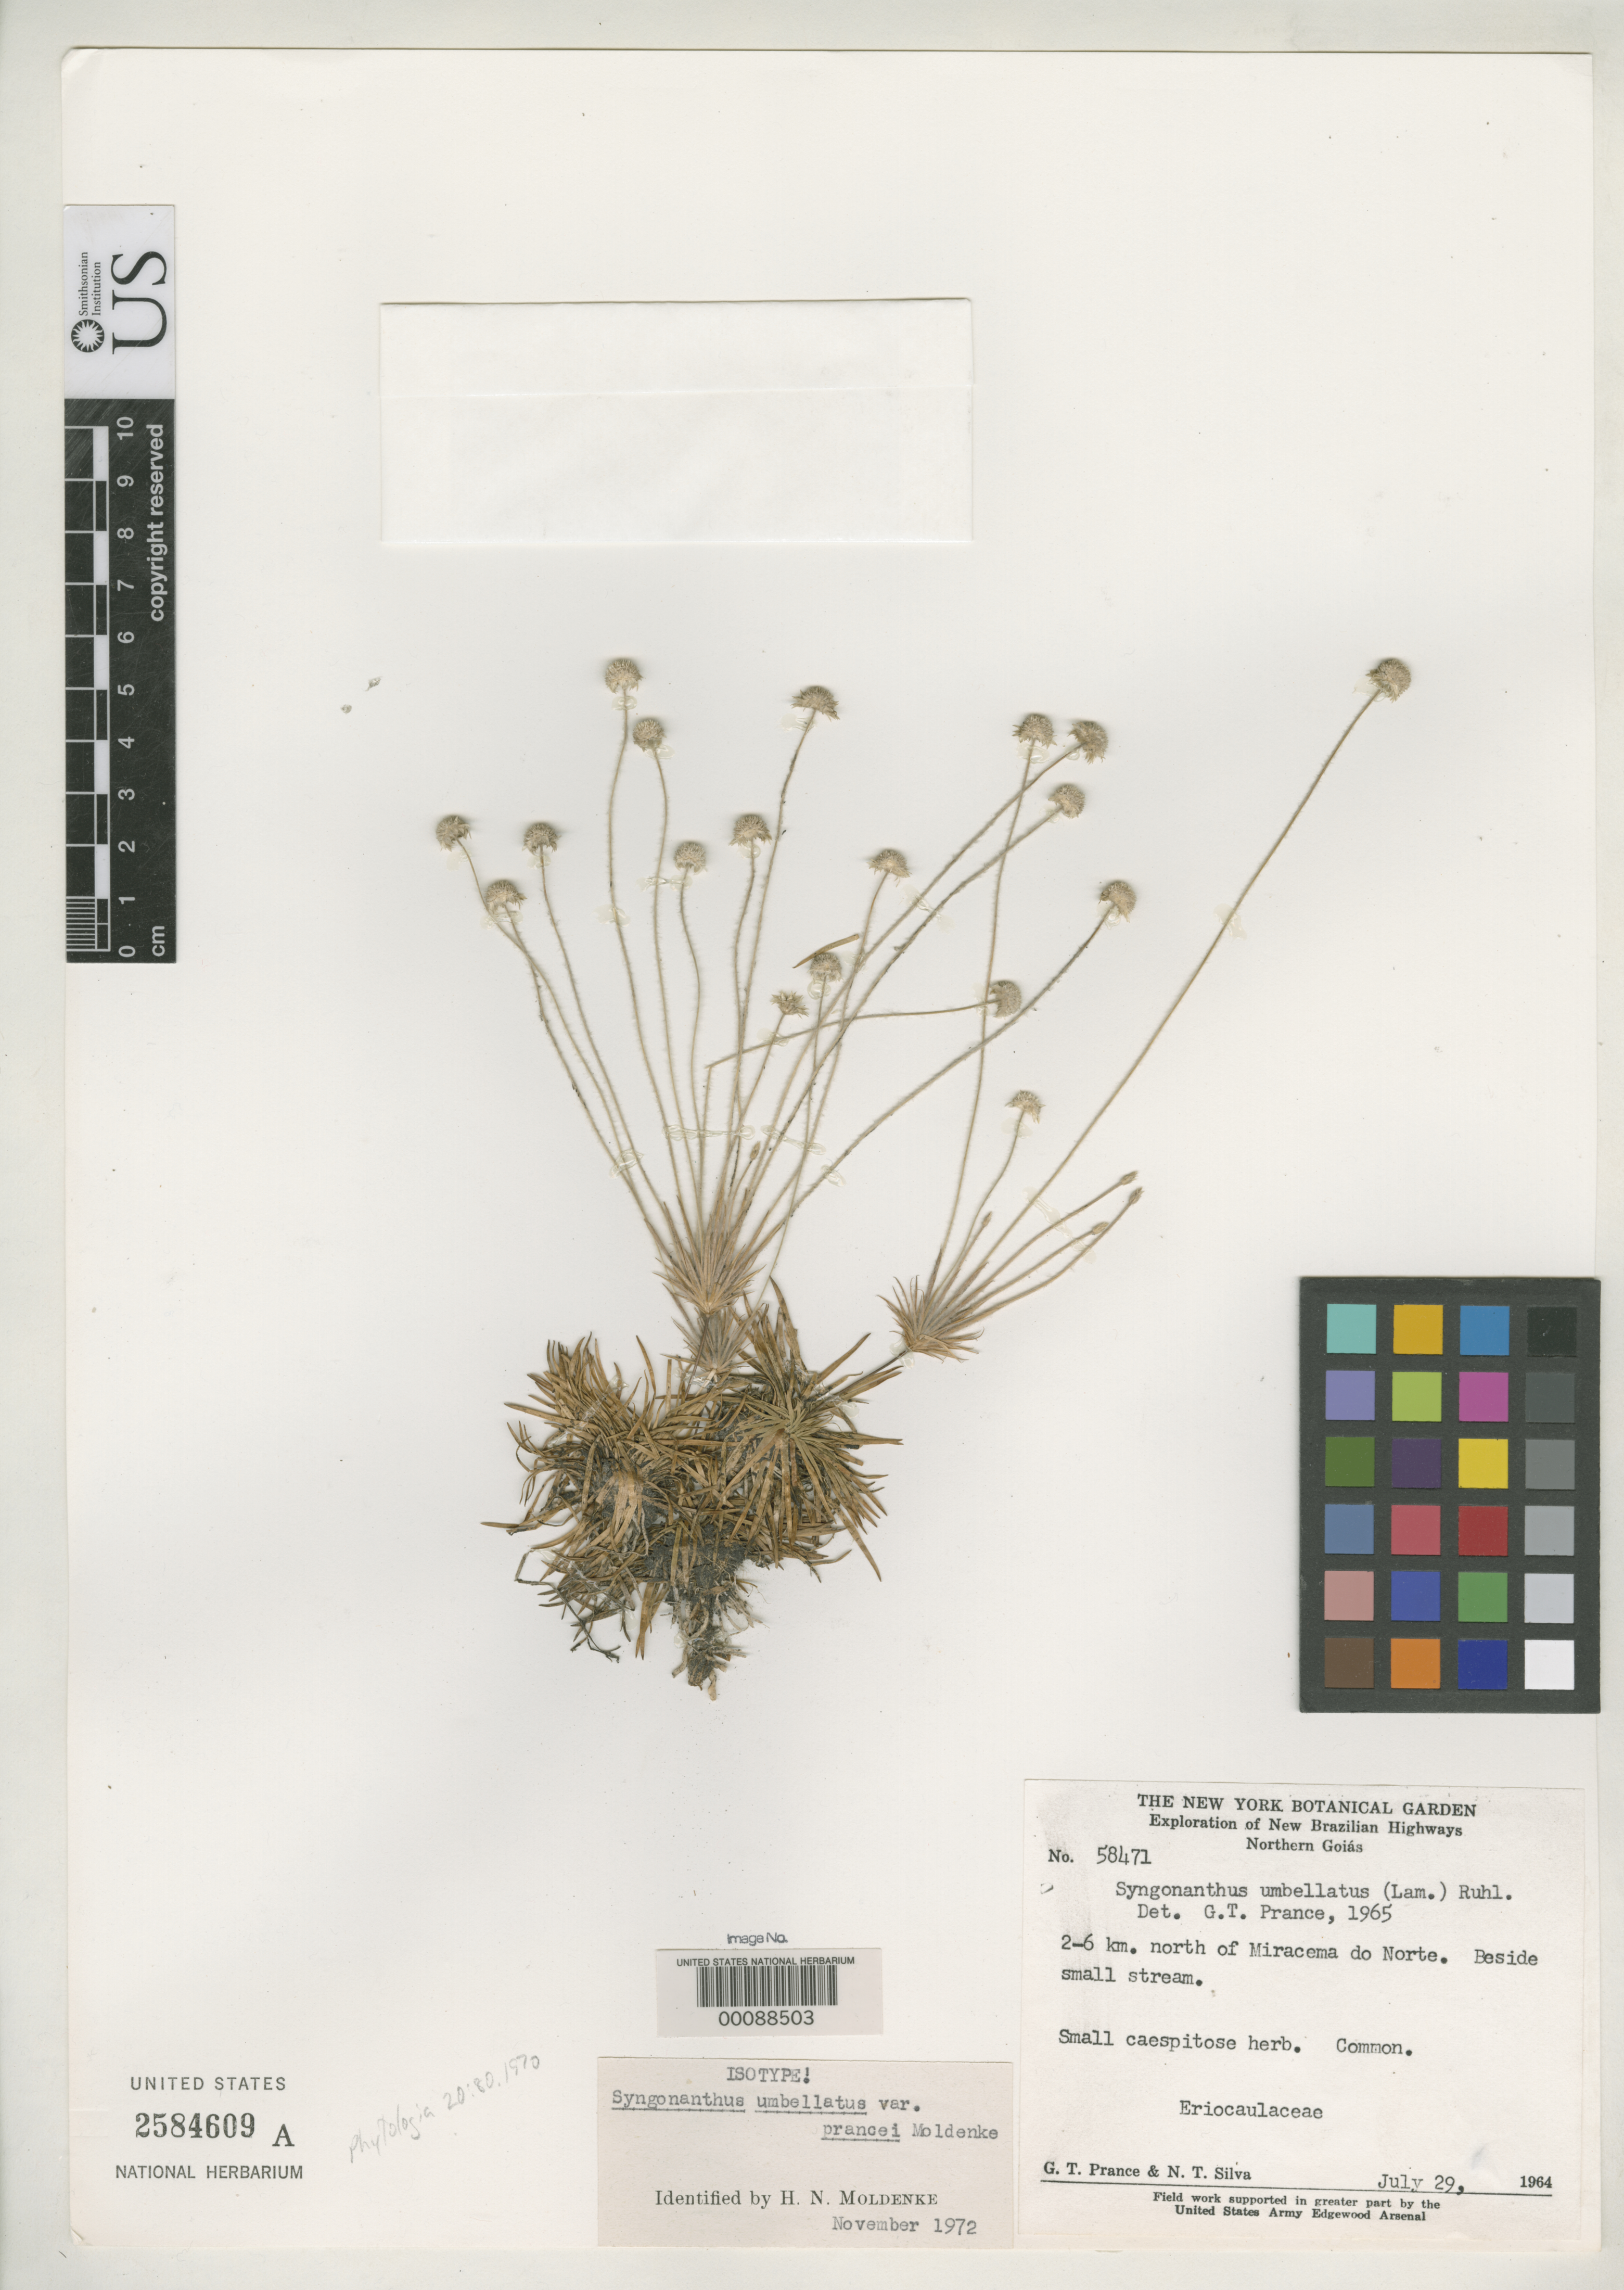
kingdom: Plantae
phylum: Tracheophyta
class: Liliopsida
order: Poales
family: Eriocaulaceae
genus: Syngonanthus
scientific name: Syngonanthus umbellatus var. prancei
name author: Moldenke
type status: Isotype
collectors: G. T. Prance & N. T. Silva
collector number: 58471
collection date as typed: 29 Jul 1964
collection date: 1964-07-29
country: Brazil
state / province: Goiás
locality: North of Mina Imado Norte.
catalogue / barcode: US 2584609A